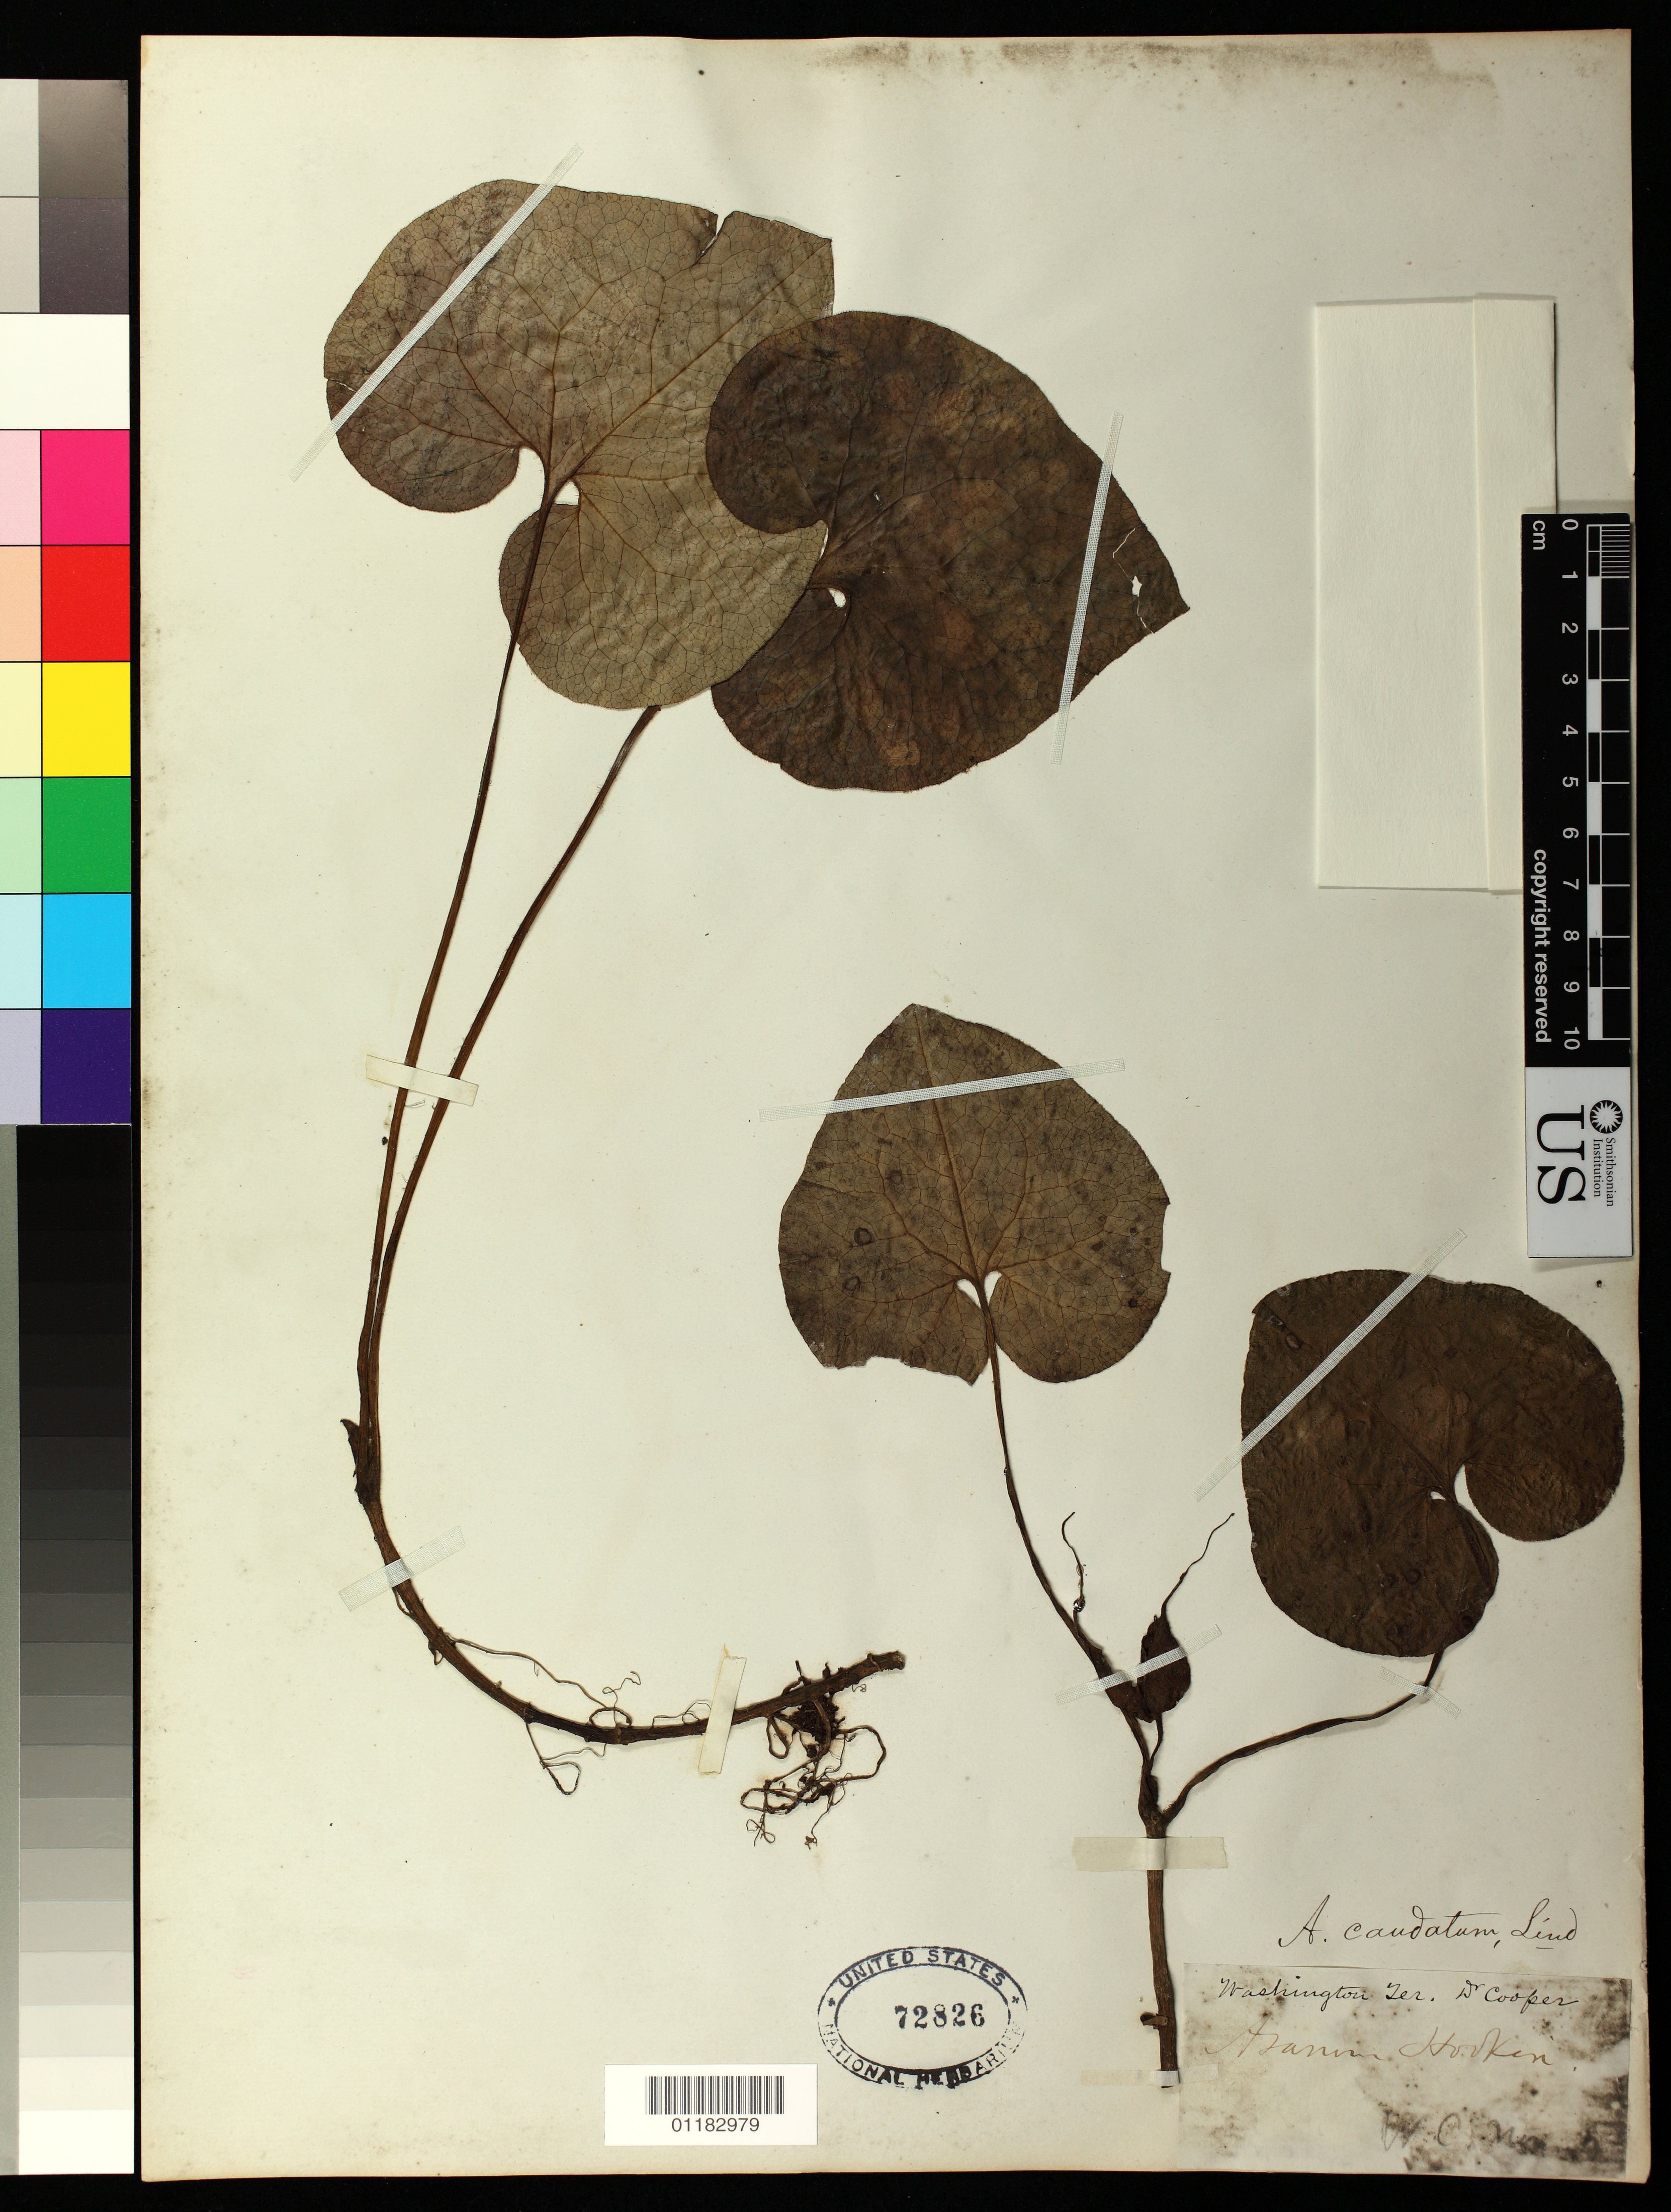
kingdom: Plantae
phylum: Tracheophyta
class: Magnoliopsida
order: Piperales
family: Aristolochiaceae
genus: Asarum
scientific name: Asarum canadense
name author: L.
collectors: Dr. Cooper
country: United States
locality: Washington Territory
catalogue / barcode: US 72826